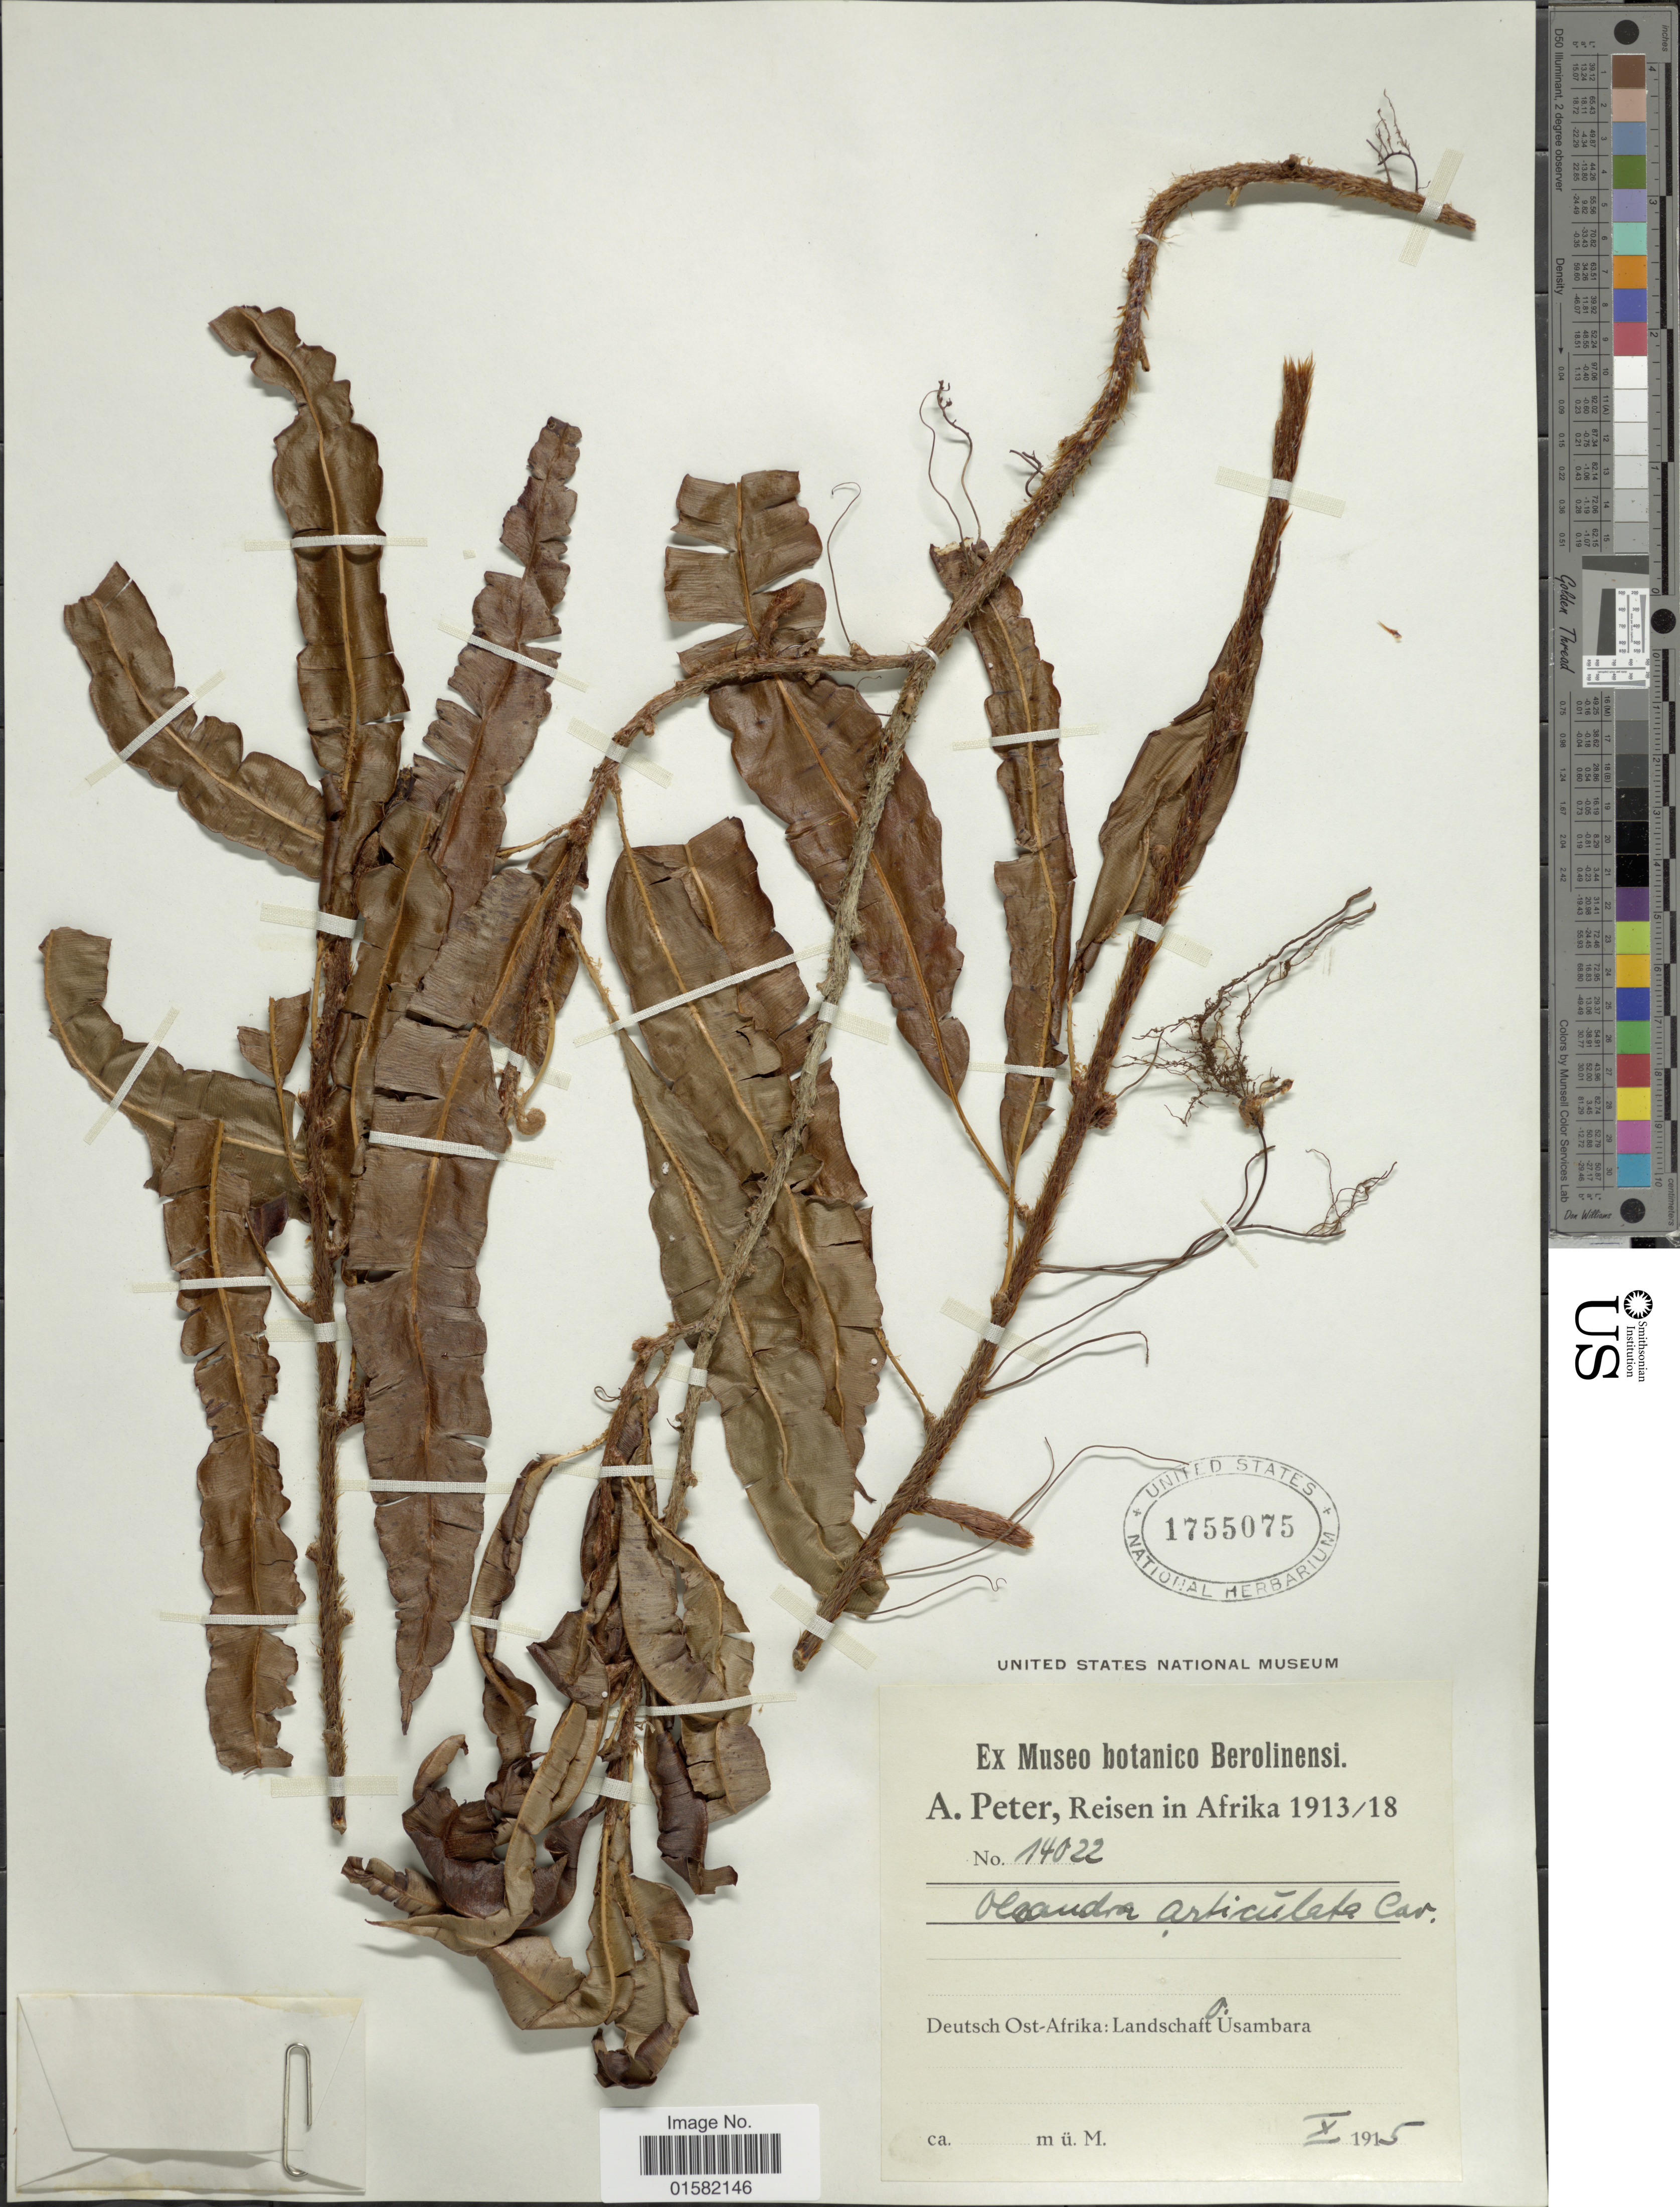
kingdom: Plantae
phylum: Tracheophyta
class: Polypodiopsida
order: Polypodiales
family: Oleandraceae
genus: Oleandra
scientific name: Oleandra africana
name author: Bonap.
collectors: A. Peter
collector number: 14022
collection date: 1915-10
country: Tanzania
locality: Afrika, Deutsch Ost-Afrika: Landschaft O Usambara.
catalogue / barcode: US 1755075